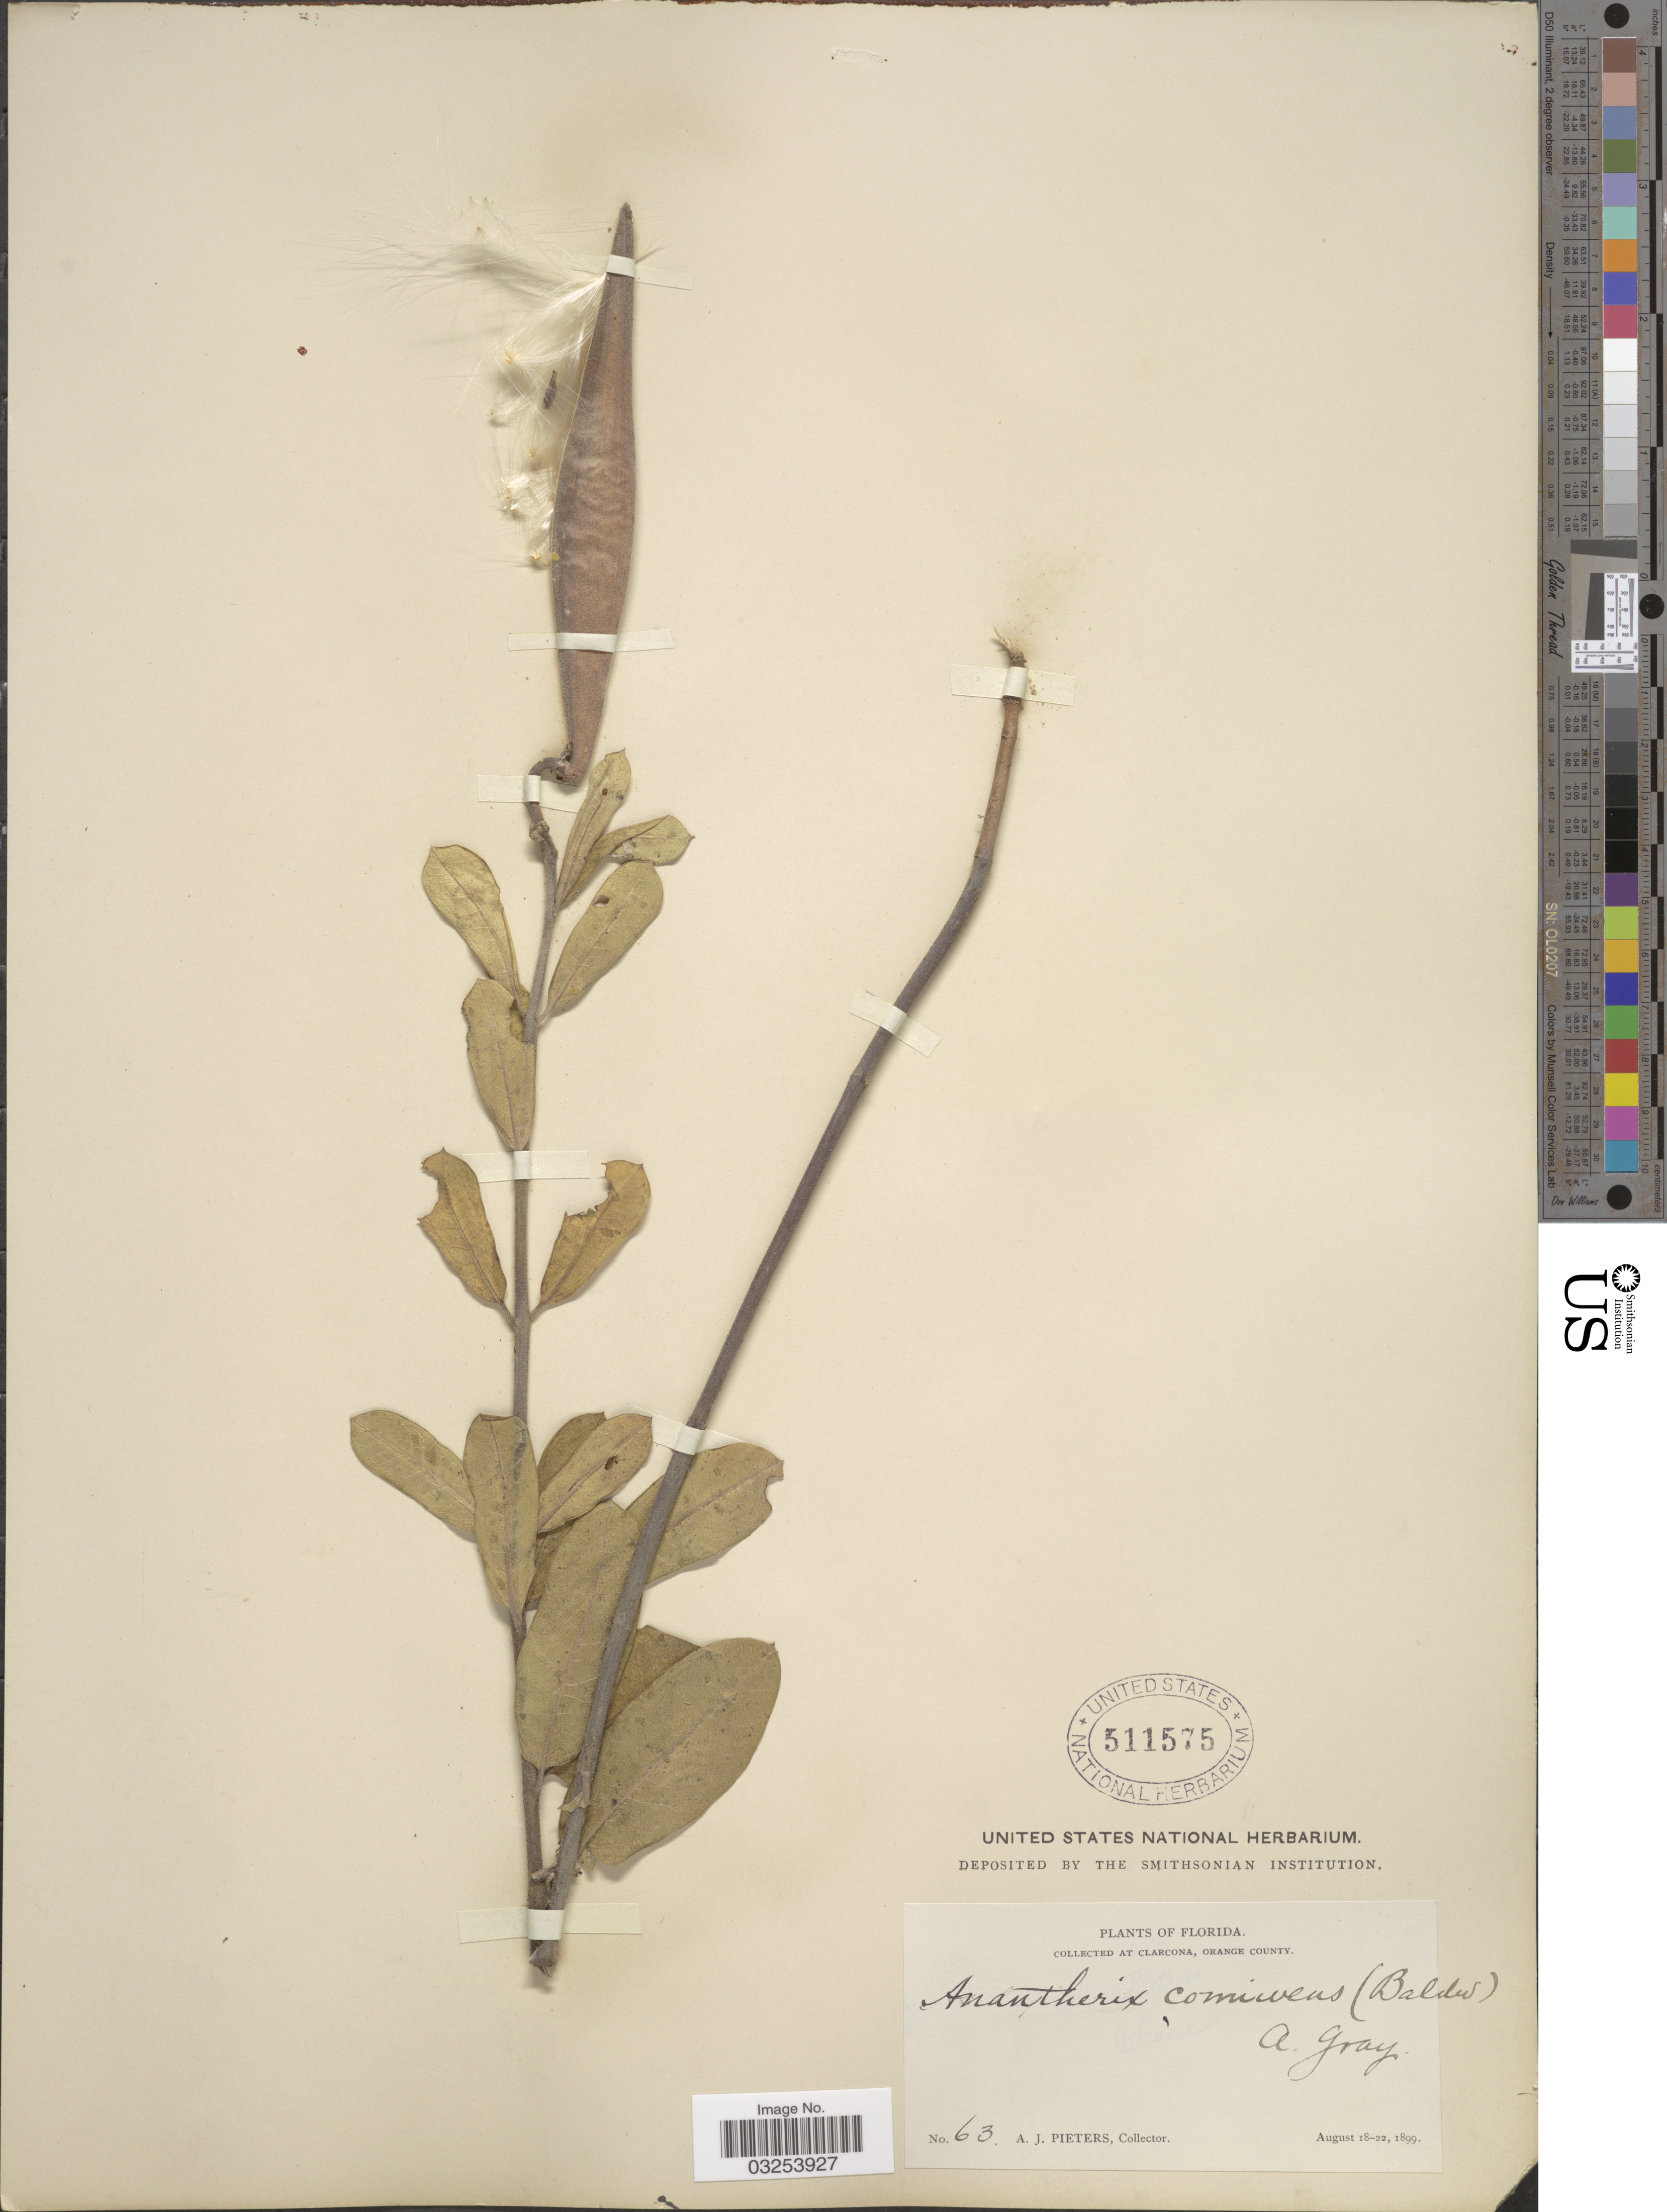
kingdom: Plantae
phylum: Tracheophyta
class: Magnoliopsida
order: Gentianales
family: Apocynaceae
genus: Asclepias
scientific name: Asclepias connivens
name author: Baldwin ex Elliot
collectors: A. Pieters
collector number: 63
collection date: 1899-08-18/1899-08-22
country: United States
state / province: Florida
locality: At Clarcona, Orange County.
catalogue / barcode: US 511575